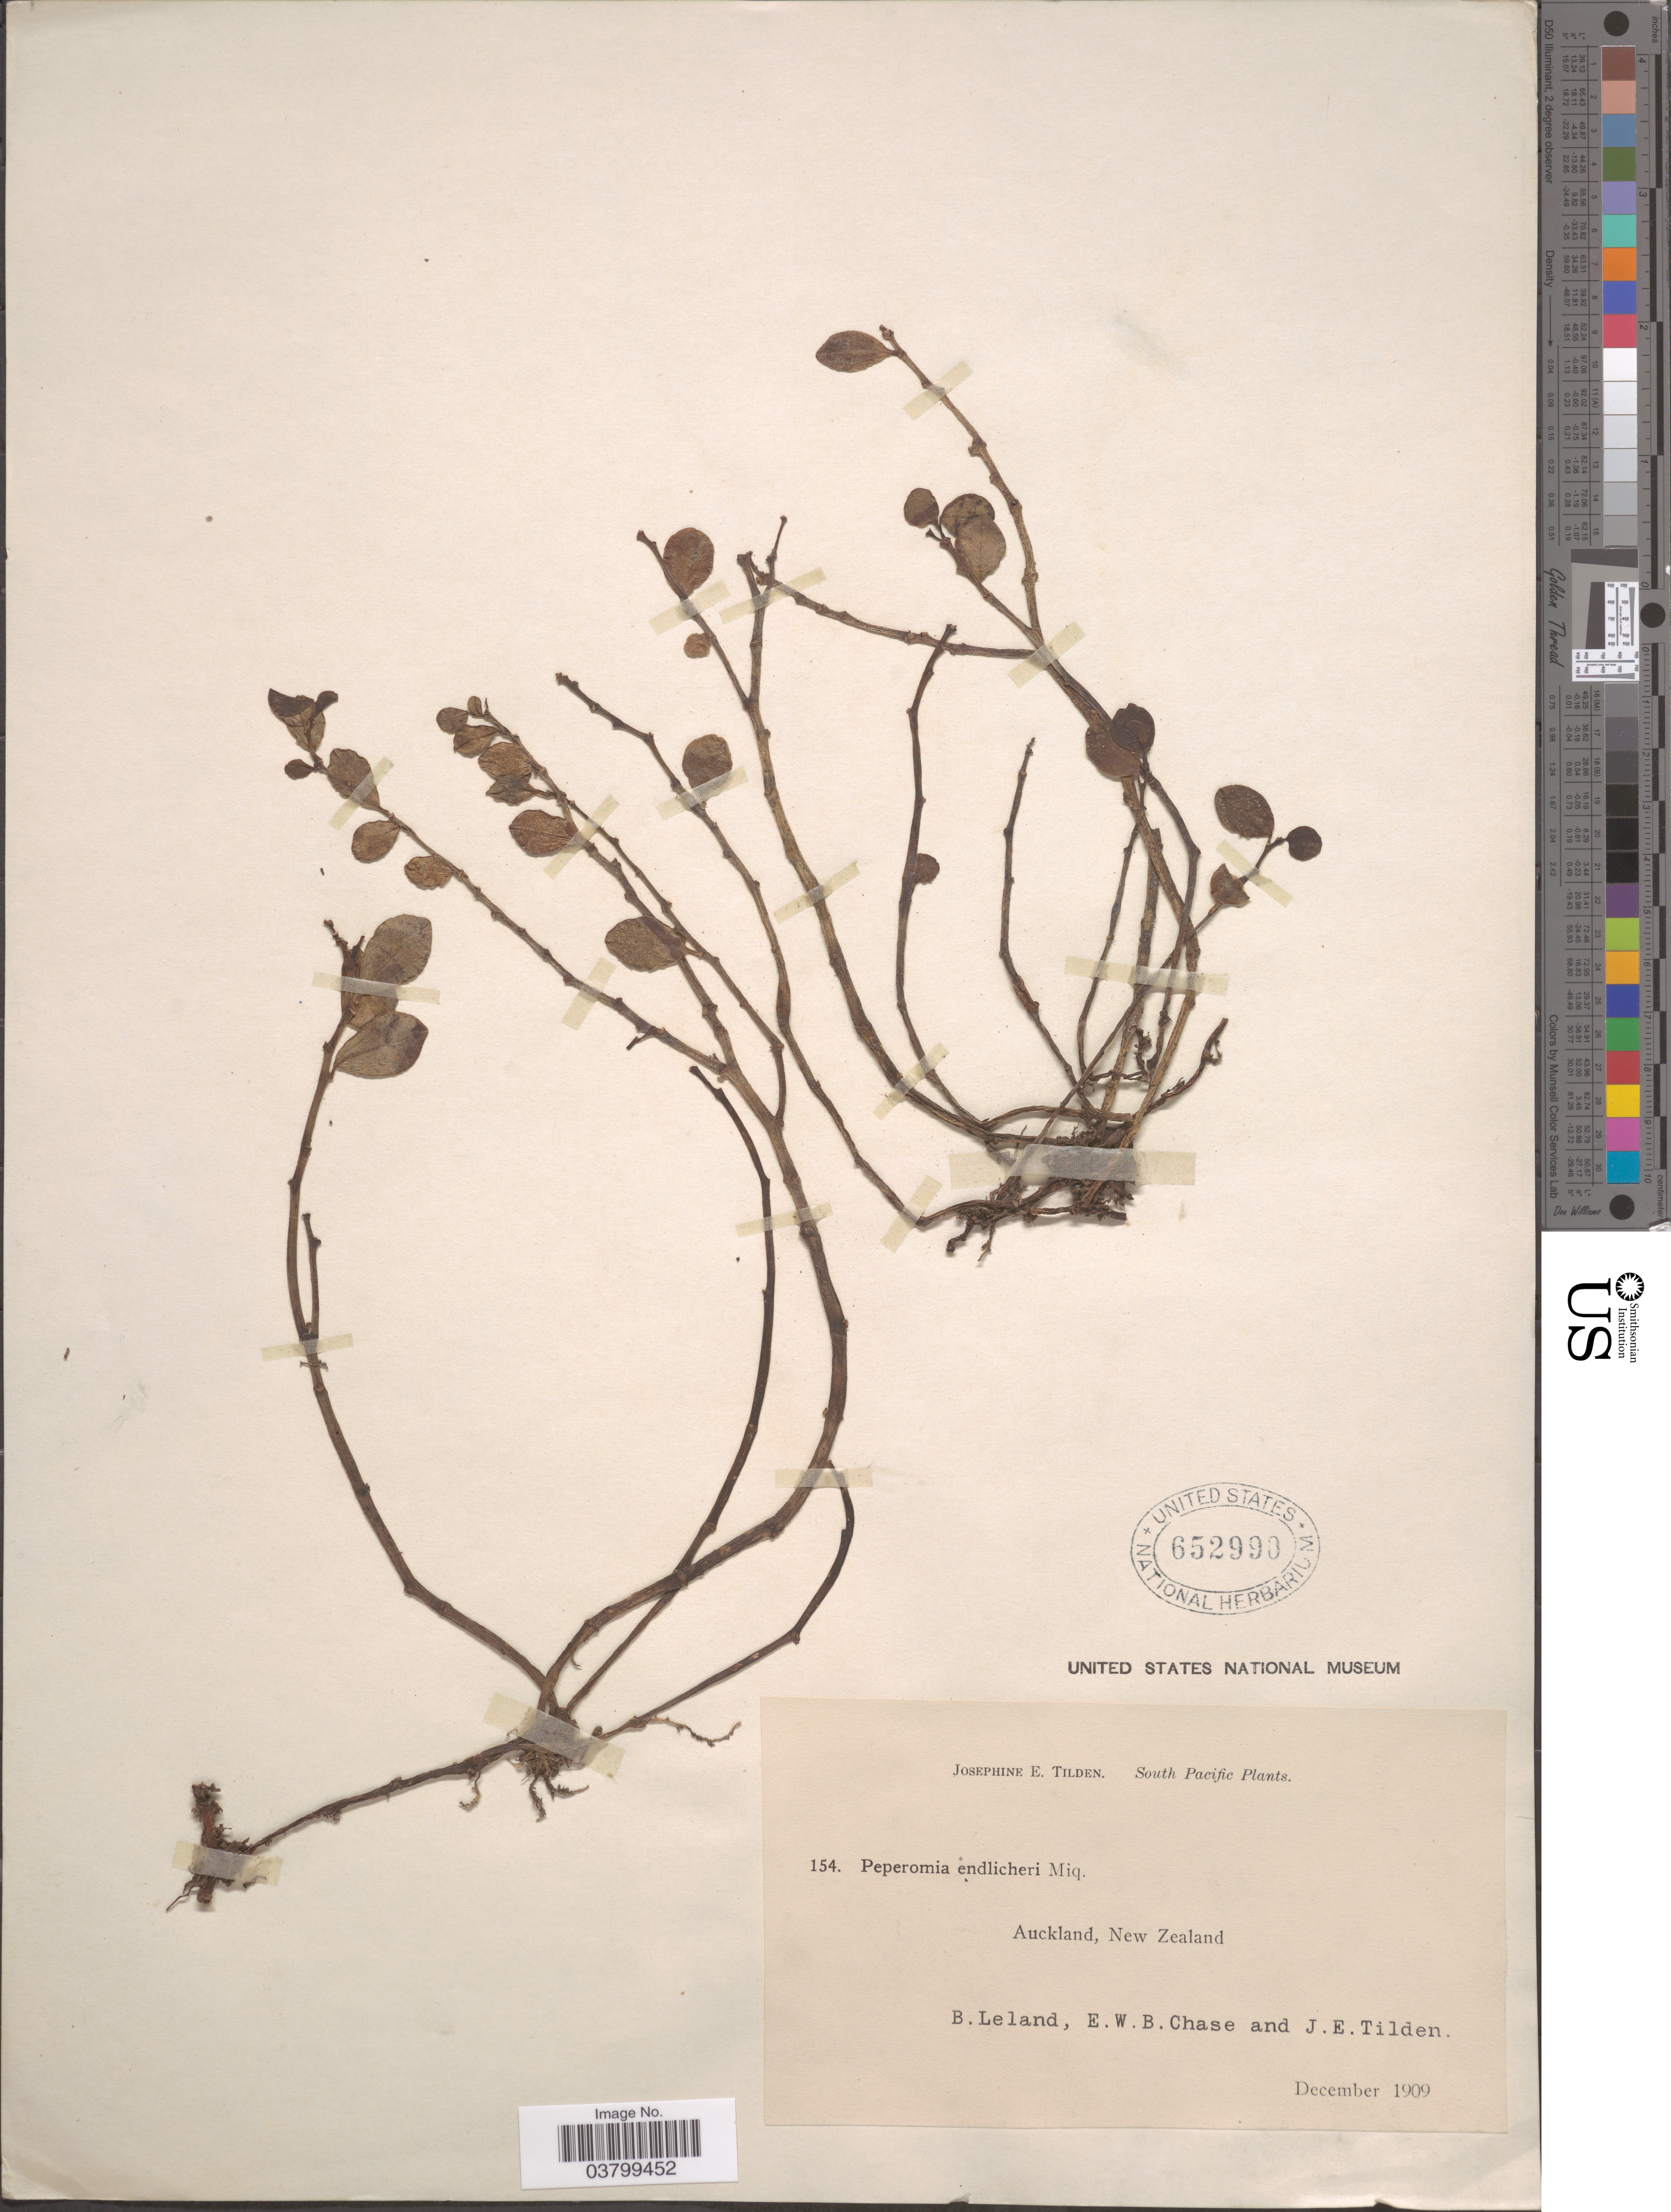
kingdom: Plantae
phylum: Tracheophyta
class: Magnoliopsida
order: Piperales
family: Piperaceae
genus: Peperomia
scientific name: Peperomia endlicheri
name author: Miq.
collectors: B. Leland, E. W. Chase & J. E. Tilden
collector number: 154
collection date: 1909-12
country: New Zealand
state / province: Auckland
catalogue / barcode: US 652990